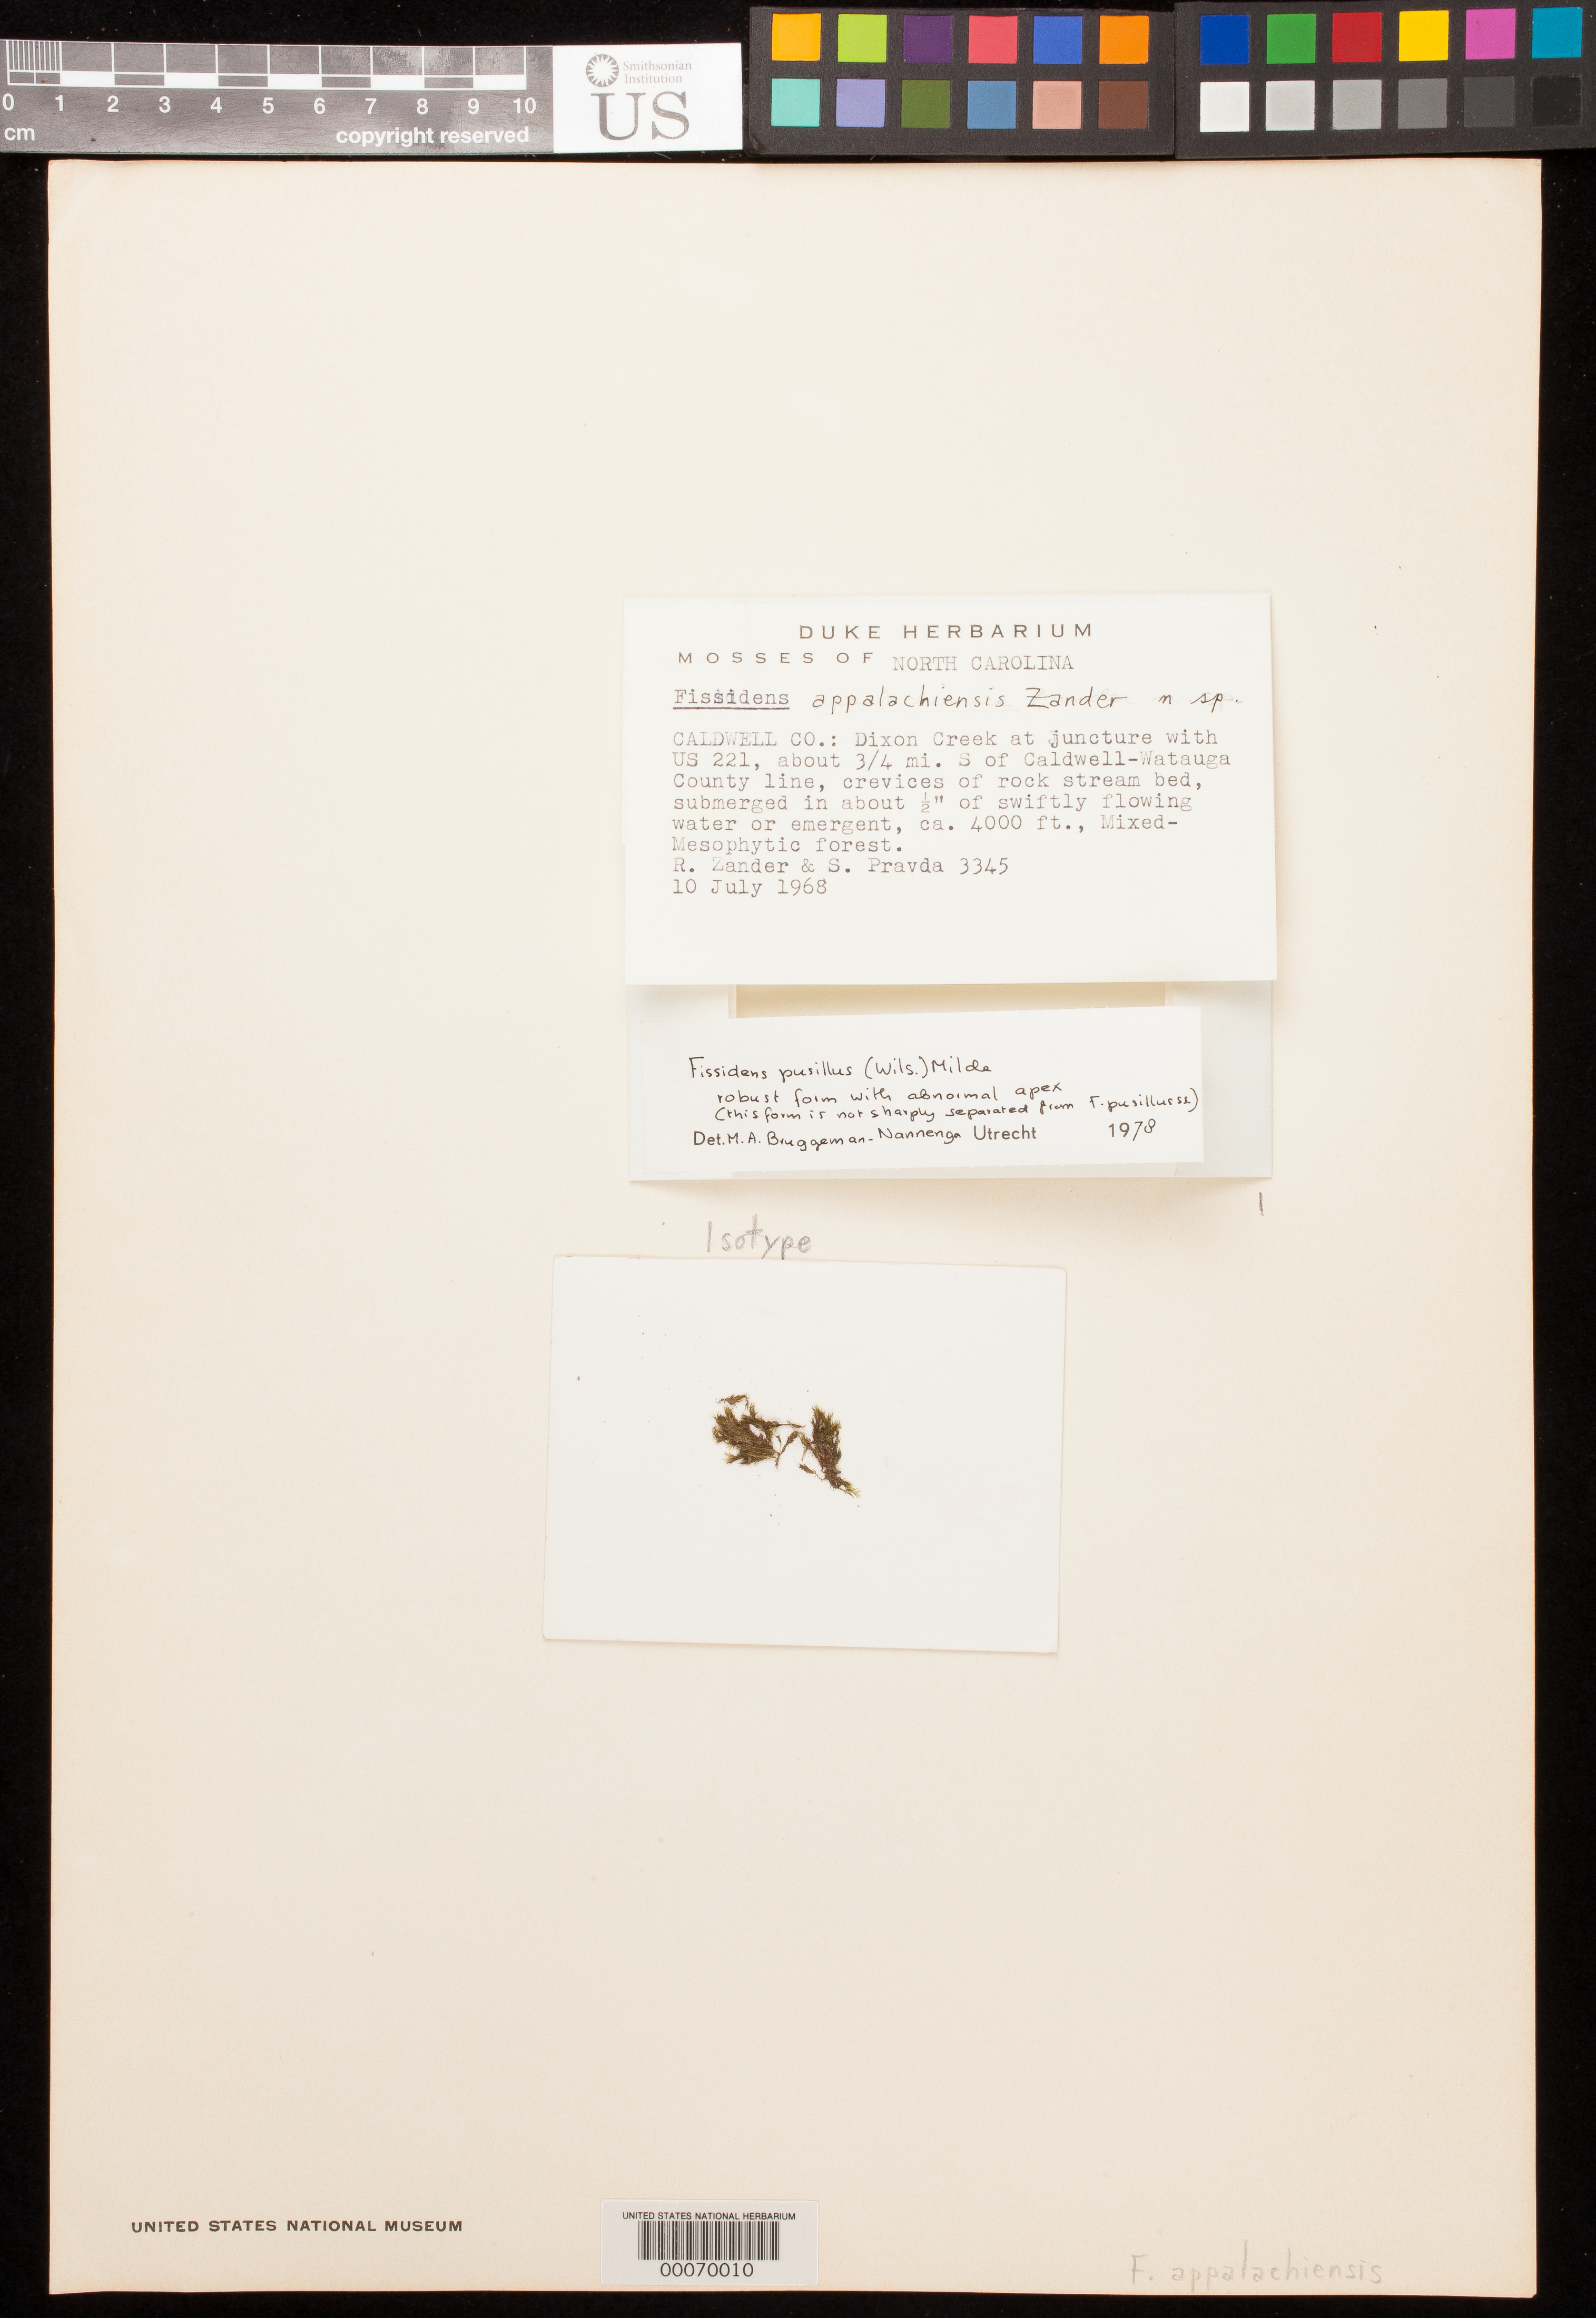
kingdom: Plantae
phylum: Bryophyta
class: Bryopsida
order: Dicranales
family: Fissidentaceae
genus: Fissidens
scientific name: Fissidens appalachiensis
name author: R.H. Zander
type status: Isotype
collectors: R. Zander & S. Pravda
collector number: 3345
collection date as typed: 10 Jul 1968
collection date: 1968-07-10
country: United States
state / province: North Carolina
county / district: Caldwell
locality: Dixon Creek at jct. with US 221, about 3/4 mi. S of Caldwell-Watauga Co. line.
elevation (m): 1219